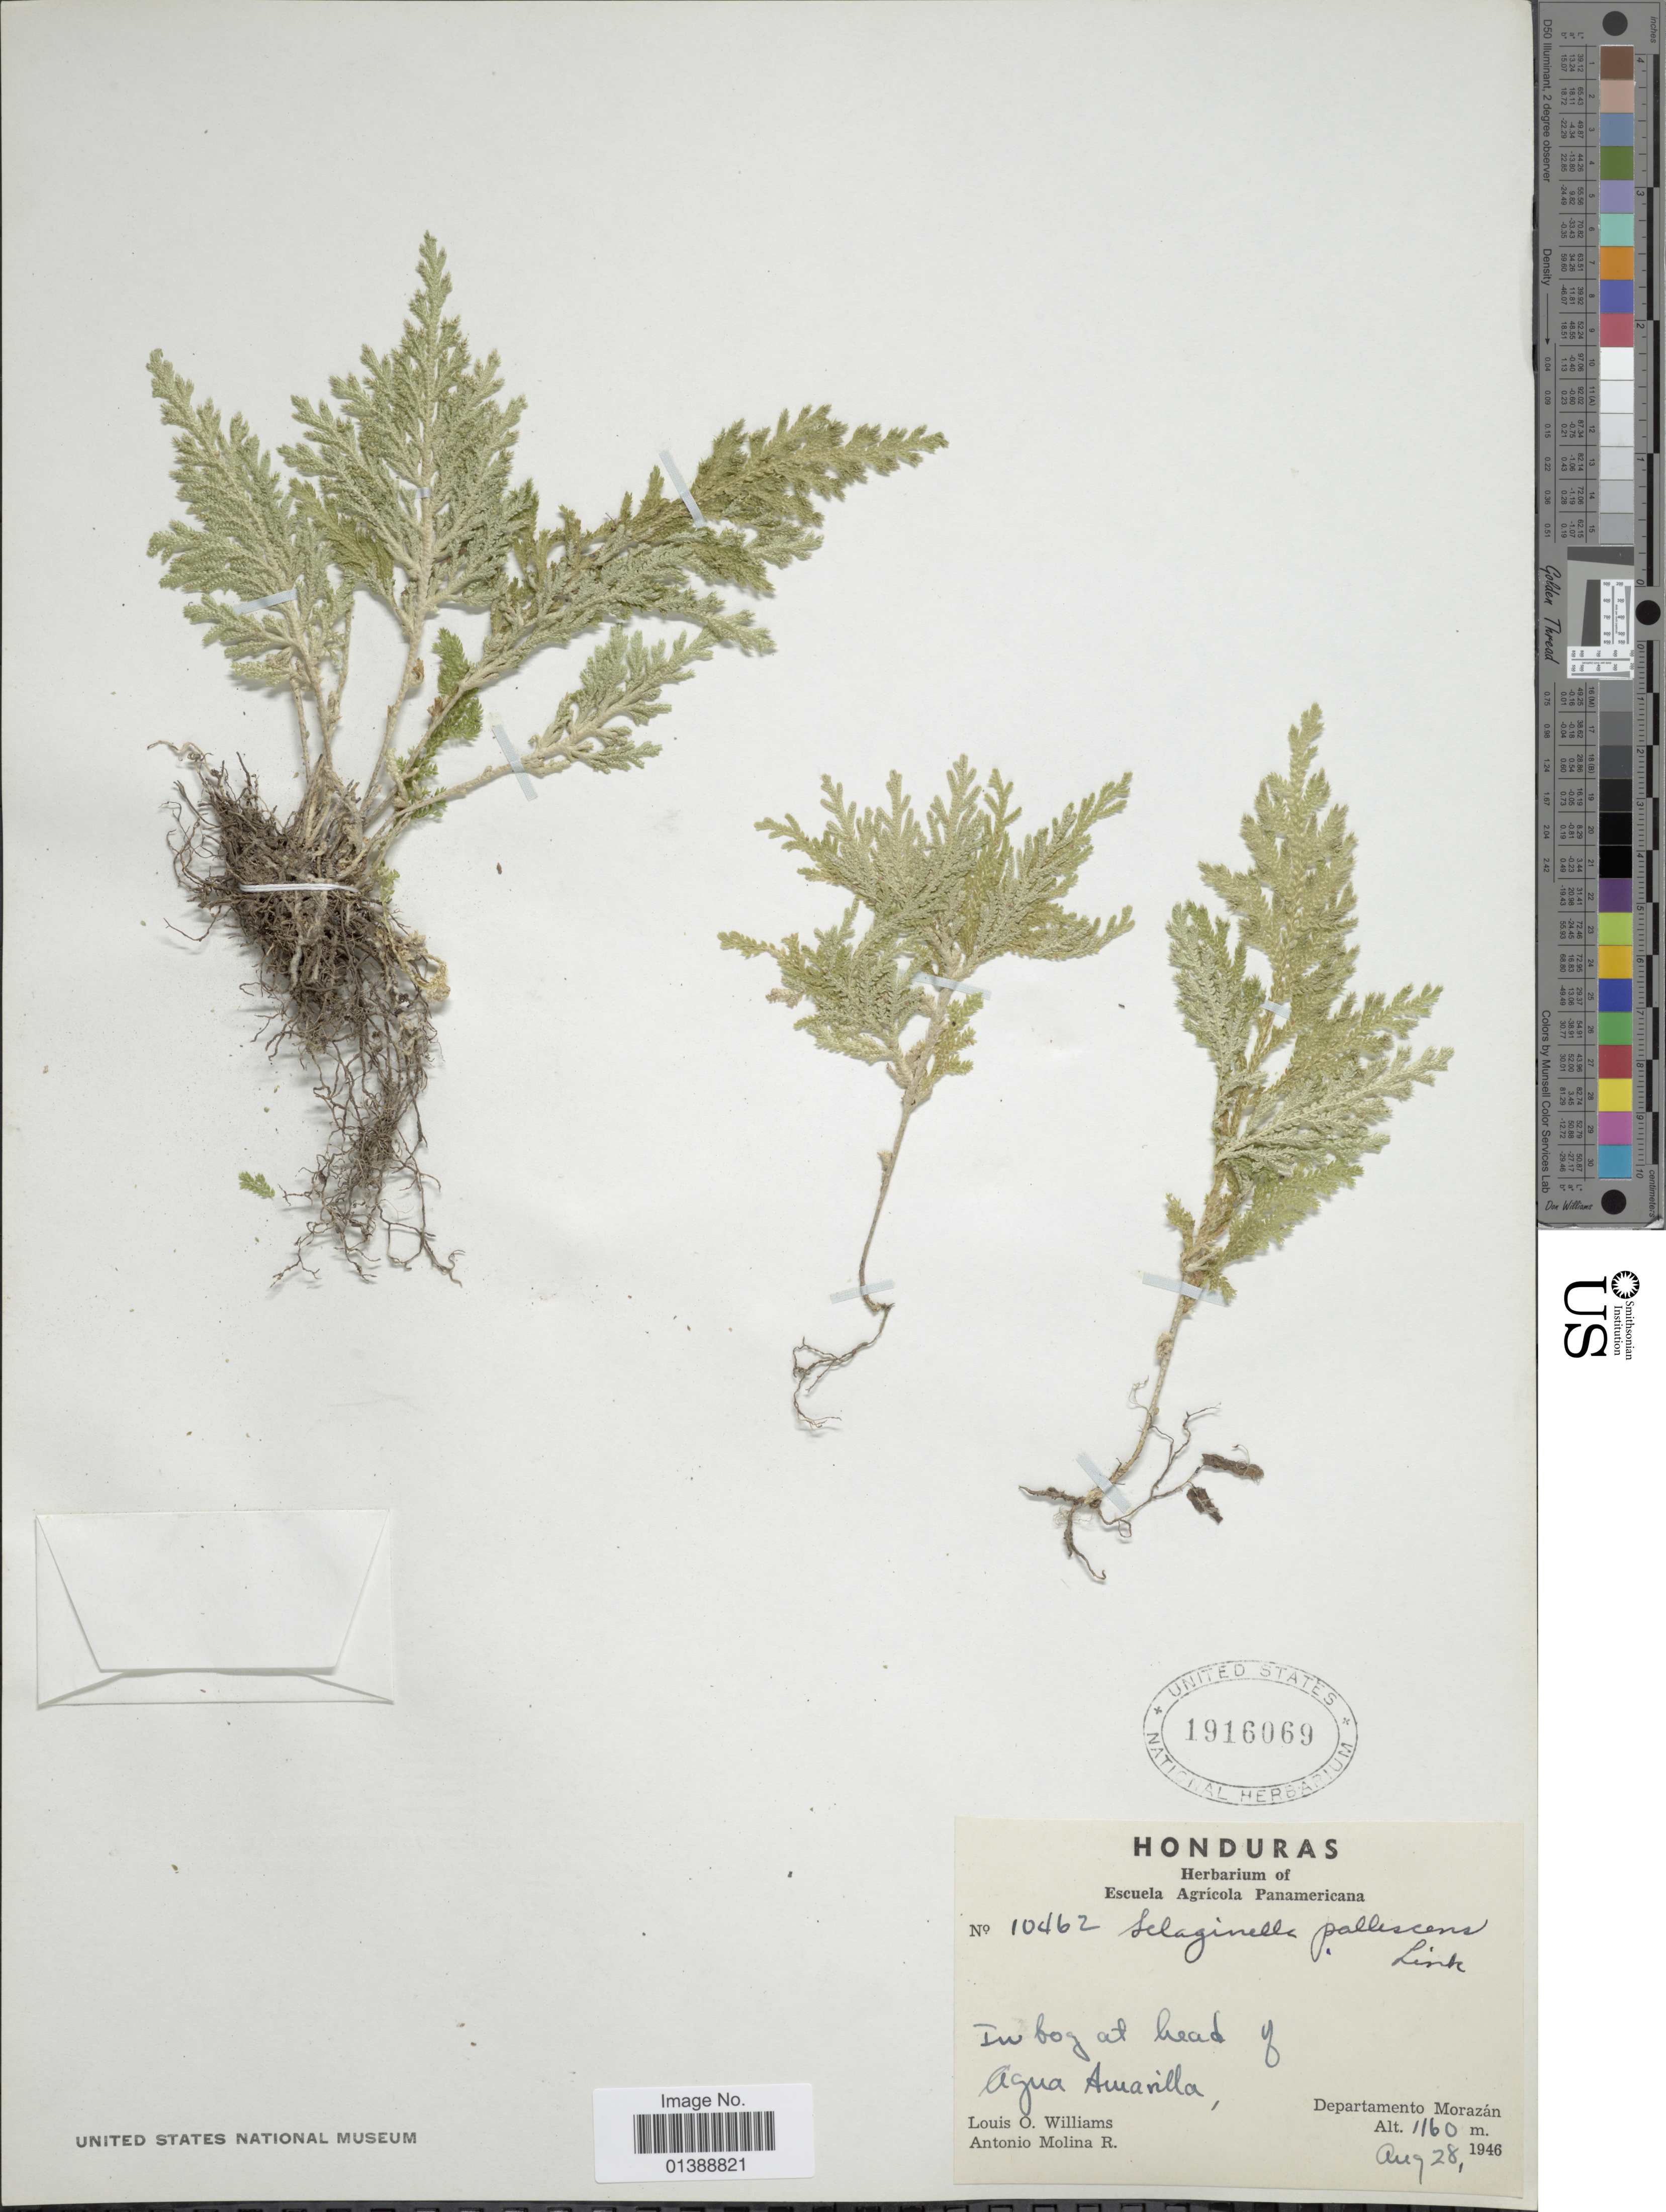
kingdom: Plantae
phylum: Tracheophyta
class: Lycopodiopsida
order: Selaginellales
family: Selaginellaceae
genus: Selaginella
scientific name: Selaginella pallescens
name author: (C. Presl) Spring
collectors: L. O. Williams & A. Molina R.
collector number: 10462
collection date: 1946-08-28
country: Honduras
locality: In bog at head of Agua Amarilla,Departamento Morazan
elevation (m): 1160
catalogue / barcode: US 1916069